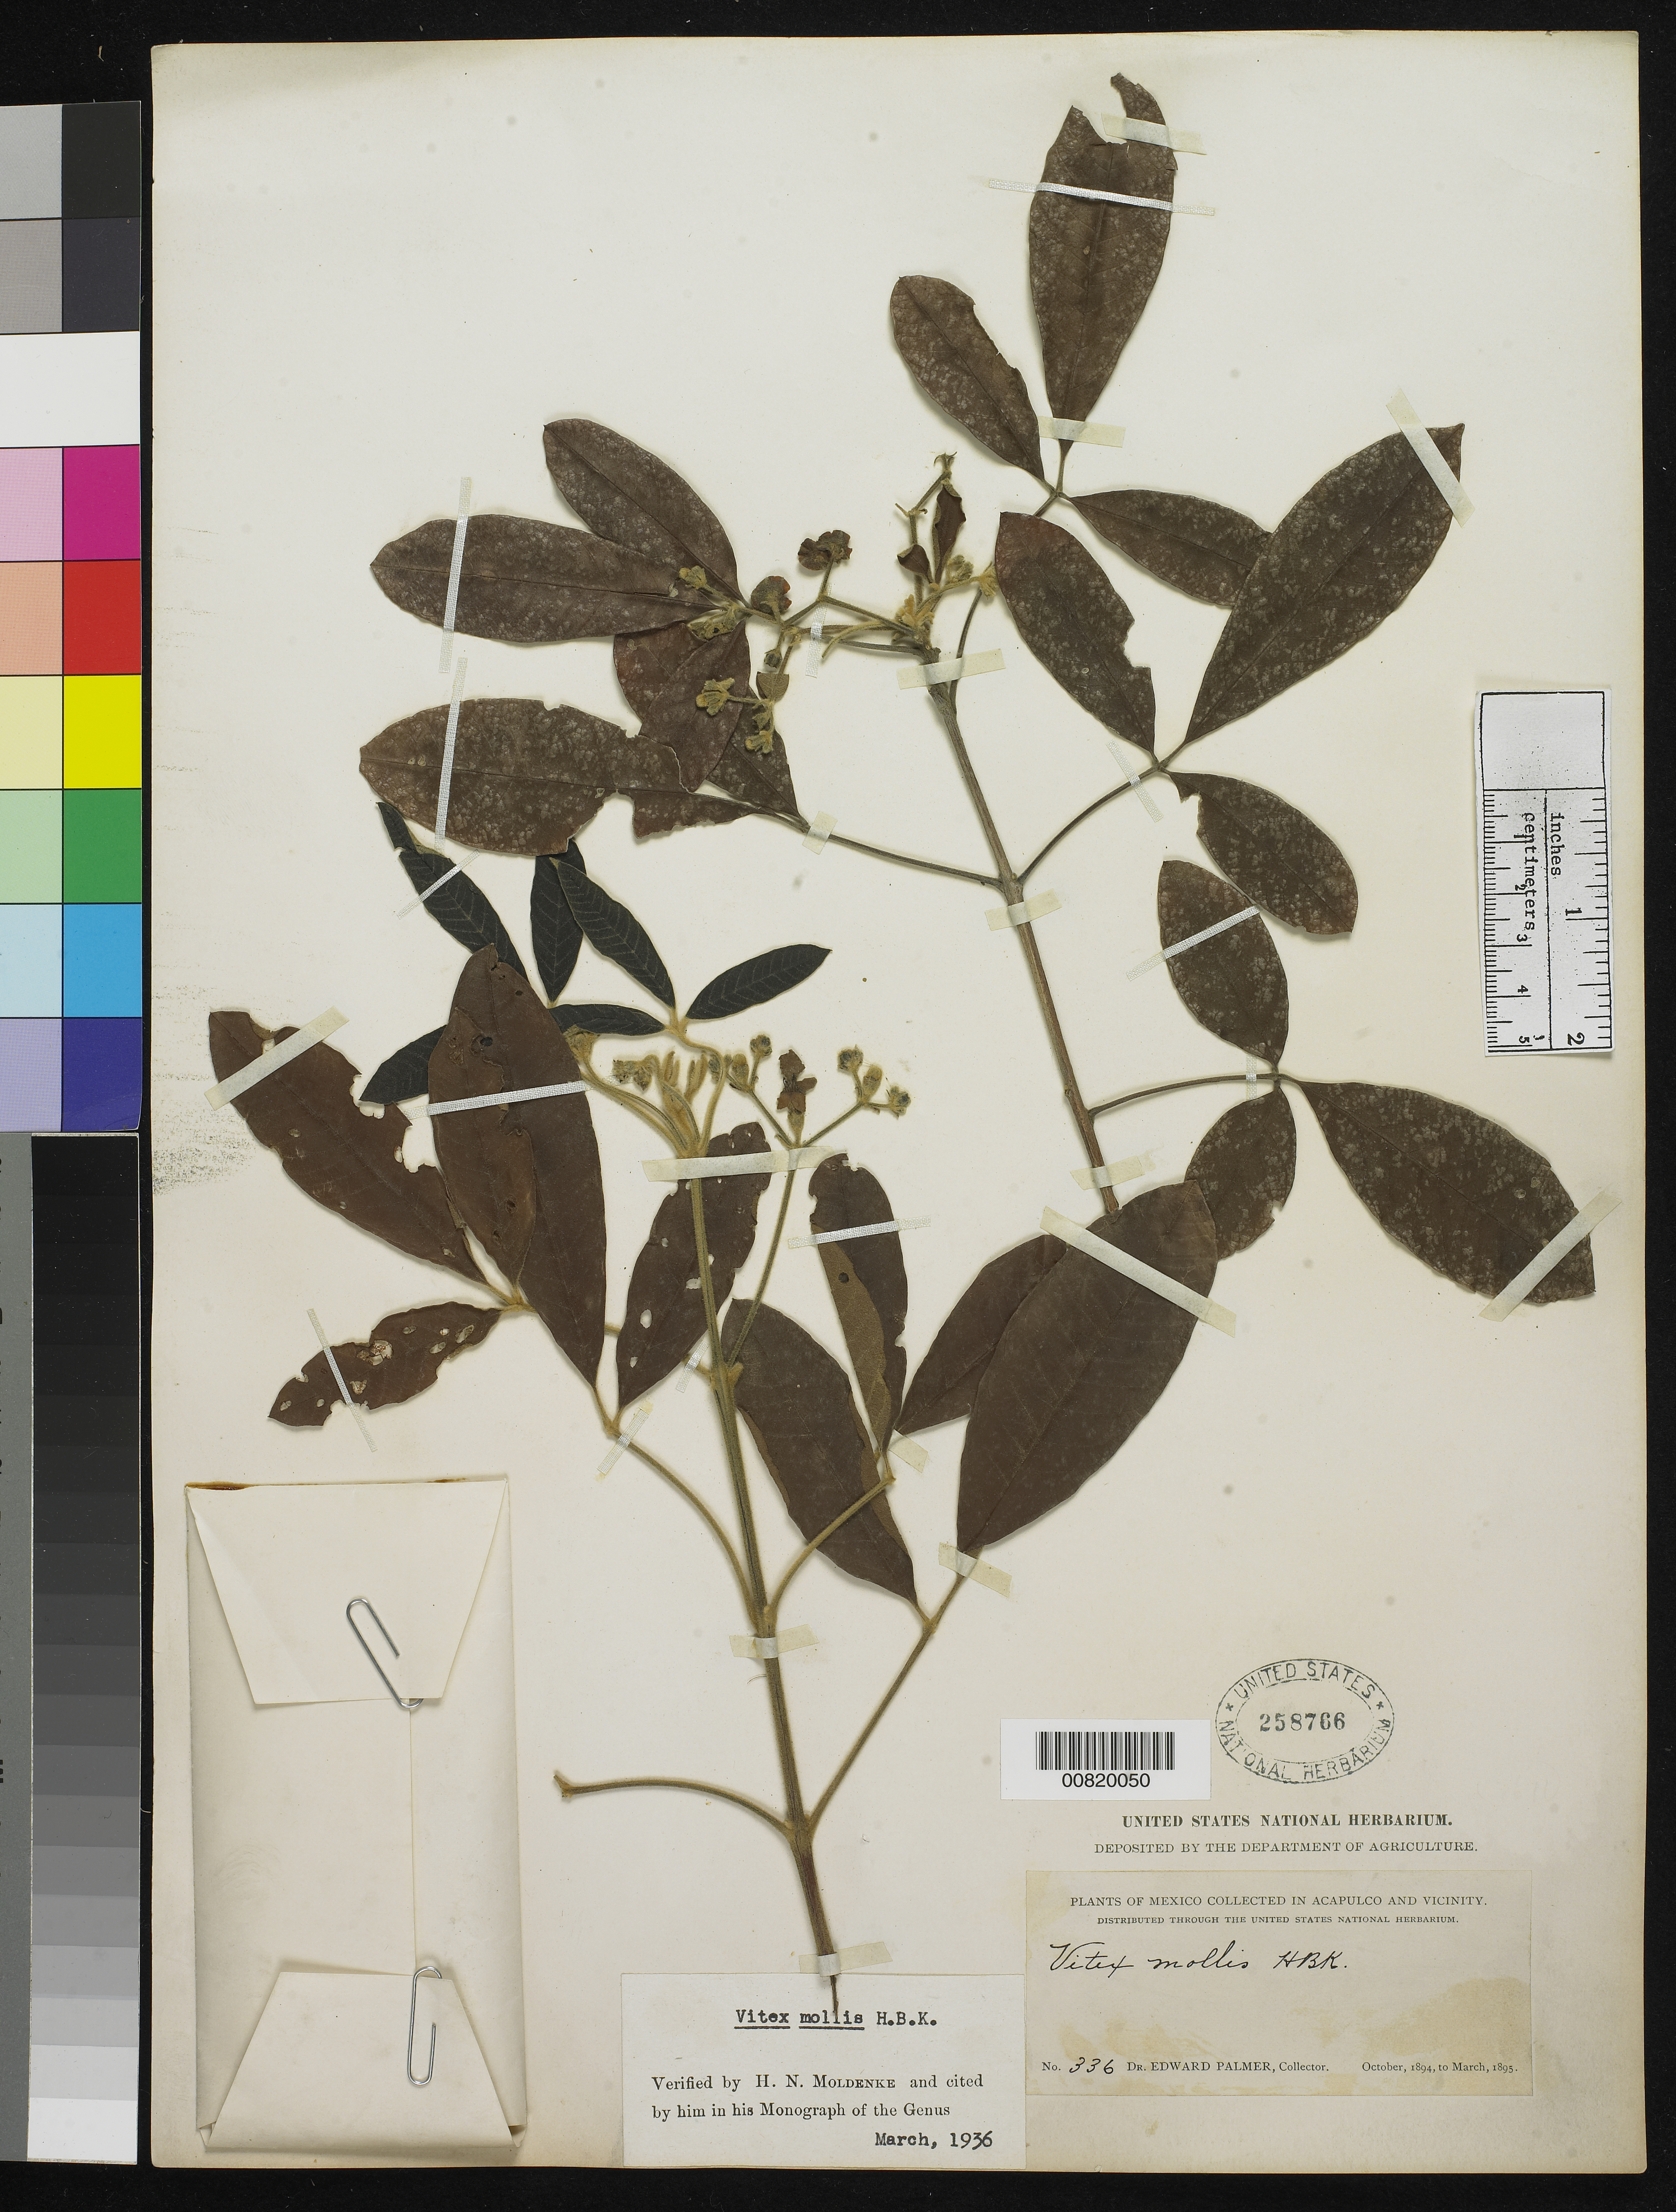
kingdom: Plantae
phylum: Tracheophyta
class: Magnoliopsida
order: Lamiales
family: Lamiaceae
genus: Vitex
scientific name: Vitex mollis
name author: Kunth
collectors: E. Palmer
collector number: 336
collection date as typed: Oct 1894 to -- Mar 1895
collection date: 1894-10/1895-03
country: Mexico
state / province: Guerrero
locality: Acapulco, Guerrero and vicinity.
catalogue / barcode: US 258766